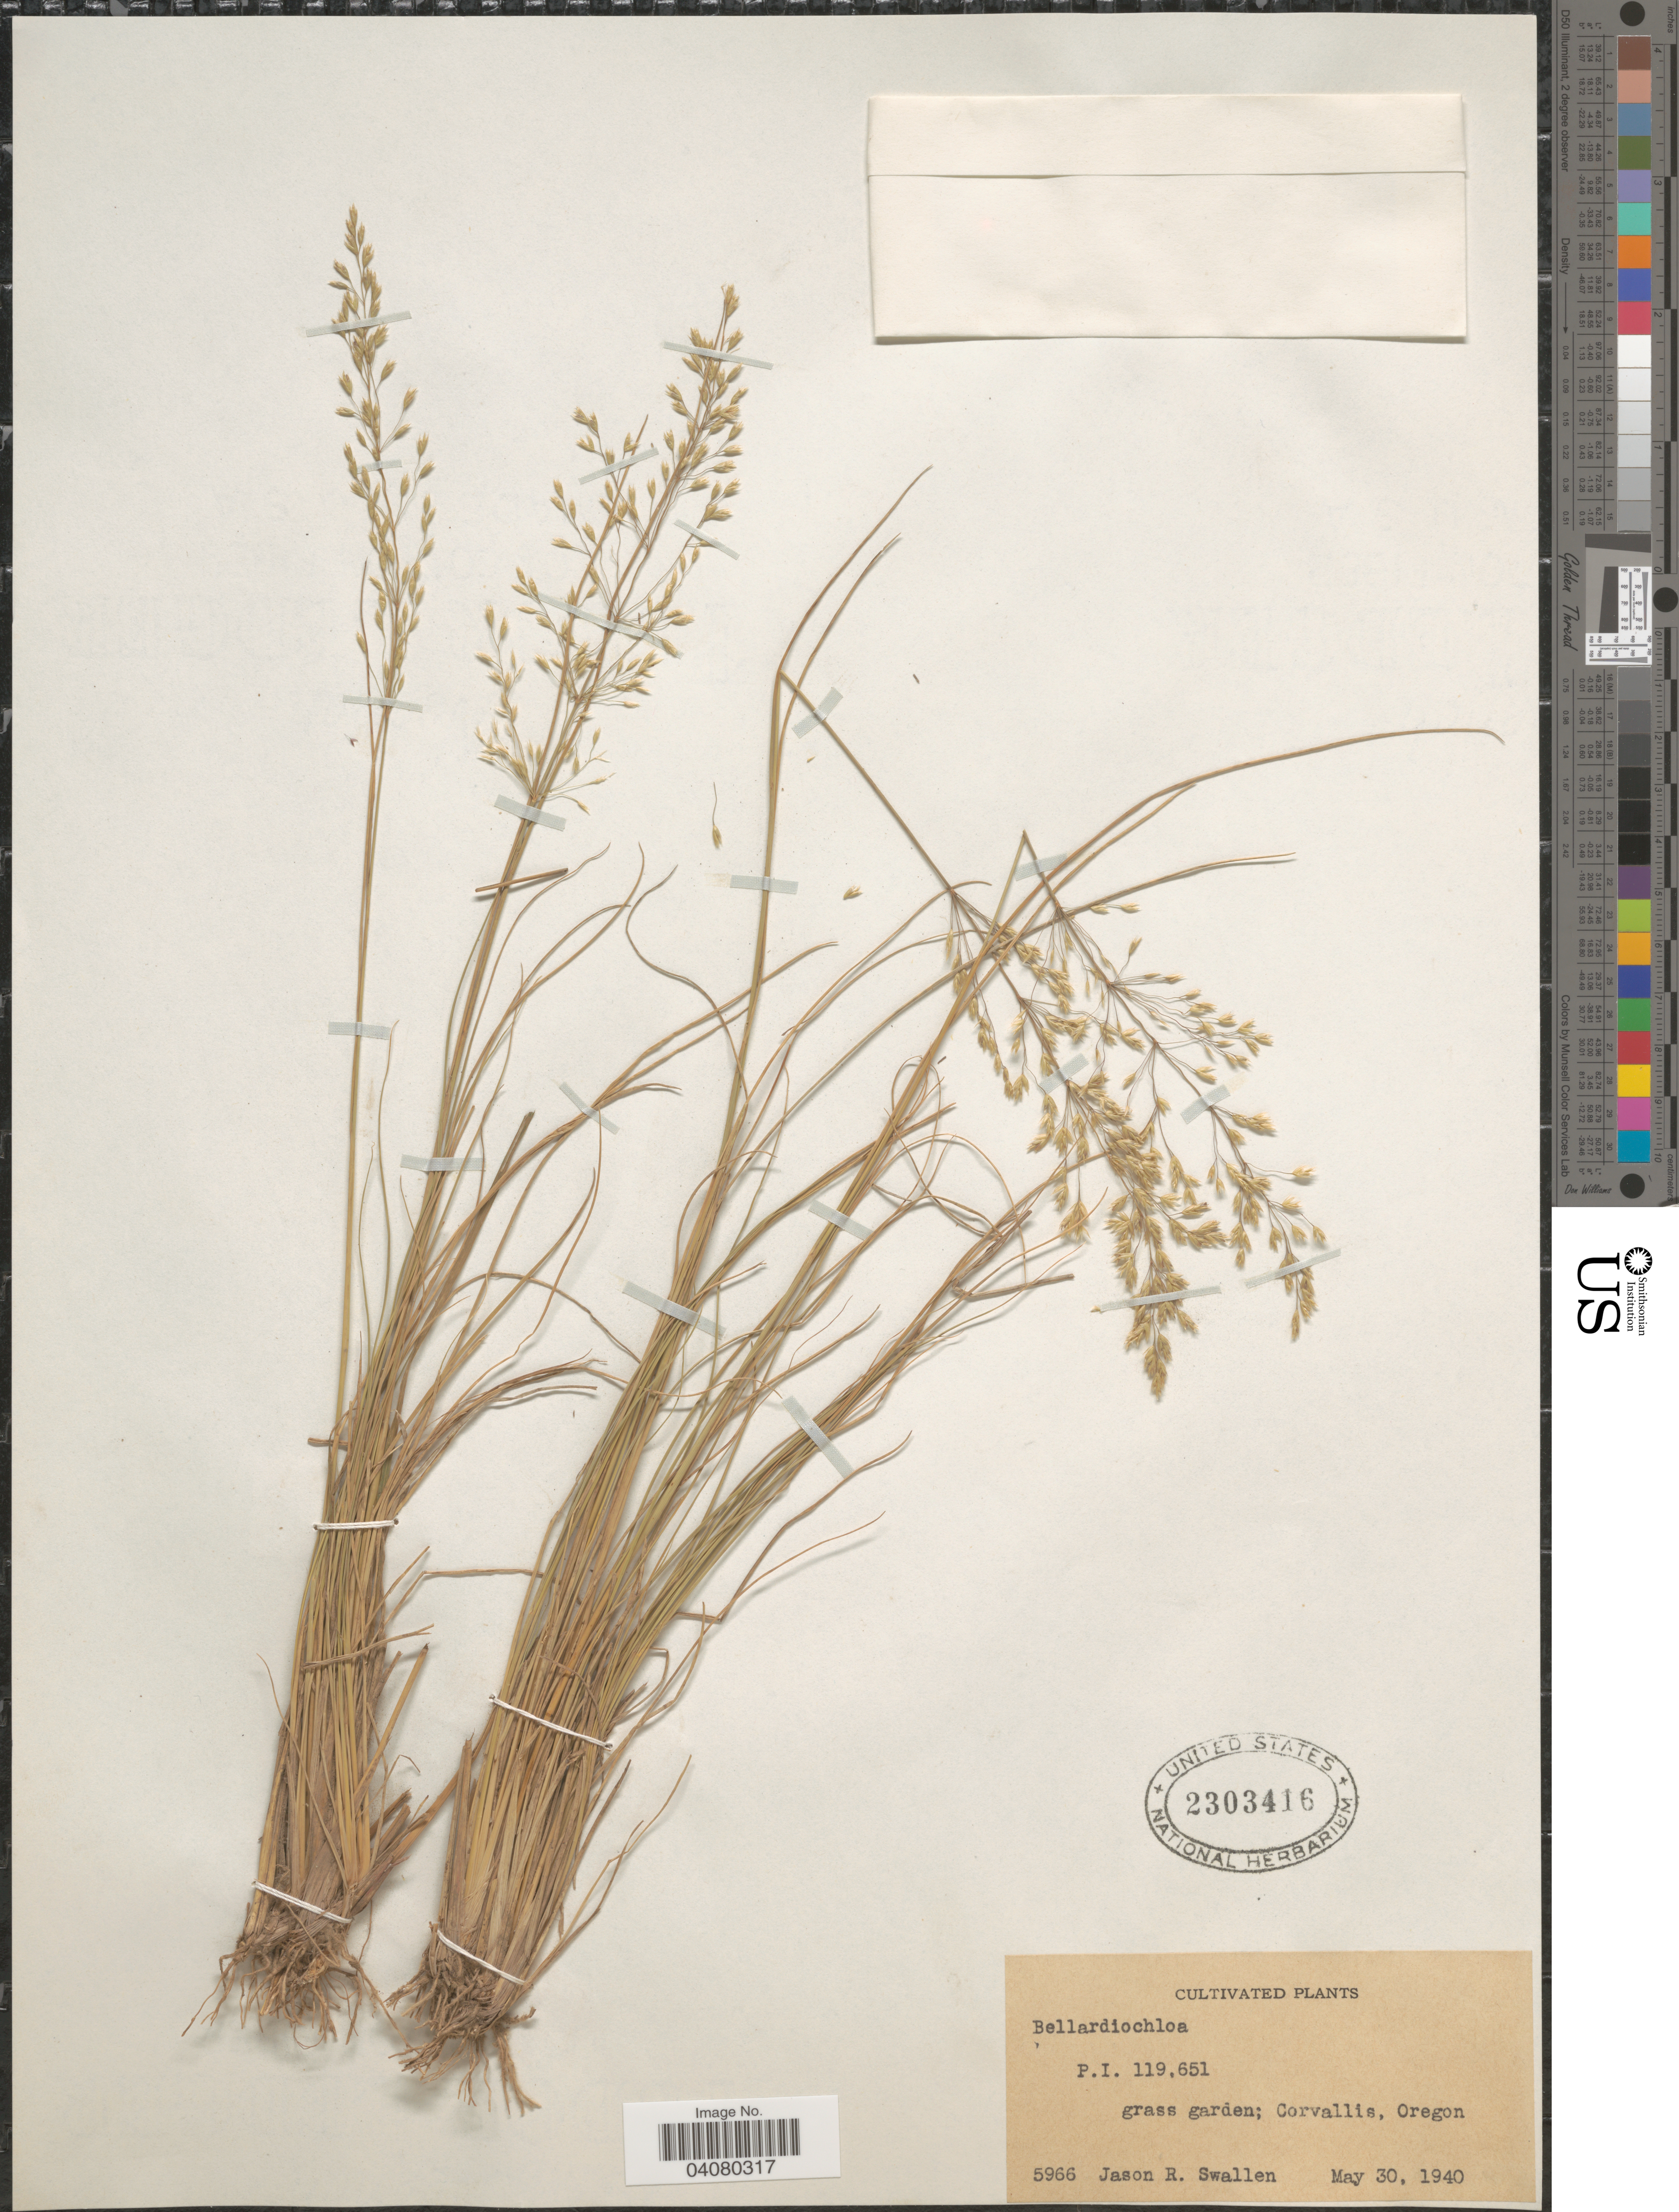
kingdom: Plantae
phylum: Tracheophyta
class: Liliopsida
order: Poales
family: Poaceae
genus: Bellardiochloa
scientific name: Bellardiochloa sp.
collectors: J. R. Swallen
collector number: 5966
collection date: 1940-05-30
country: United States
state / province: Oregon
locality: Grass garden; Corvallis.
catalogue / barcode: US 2303416